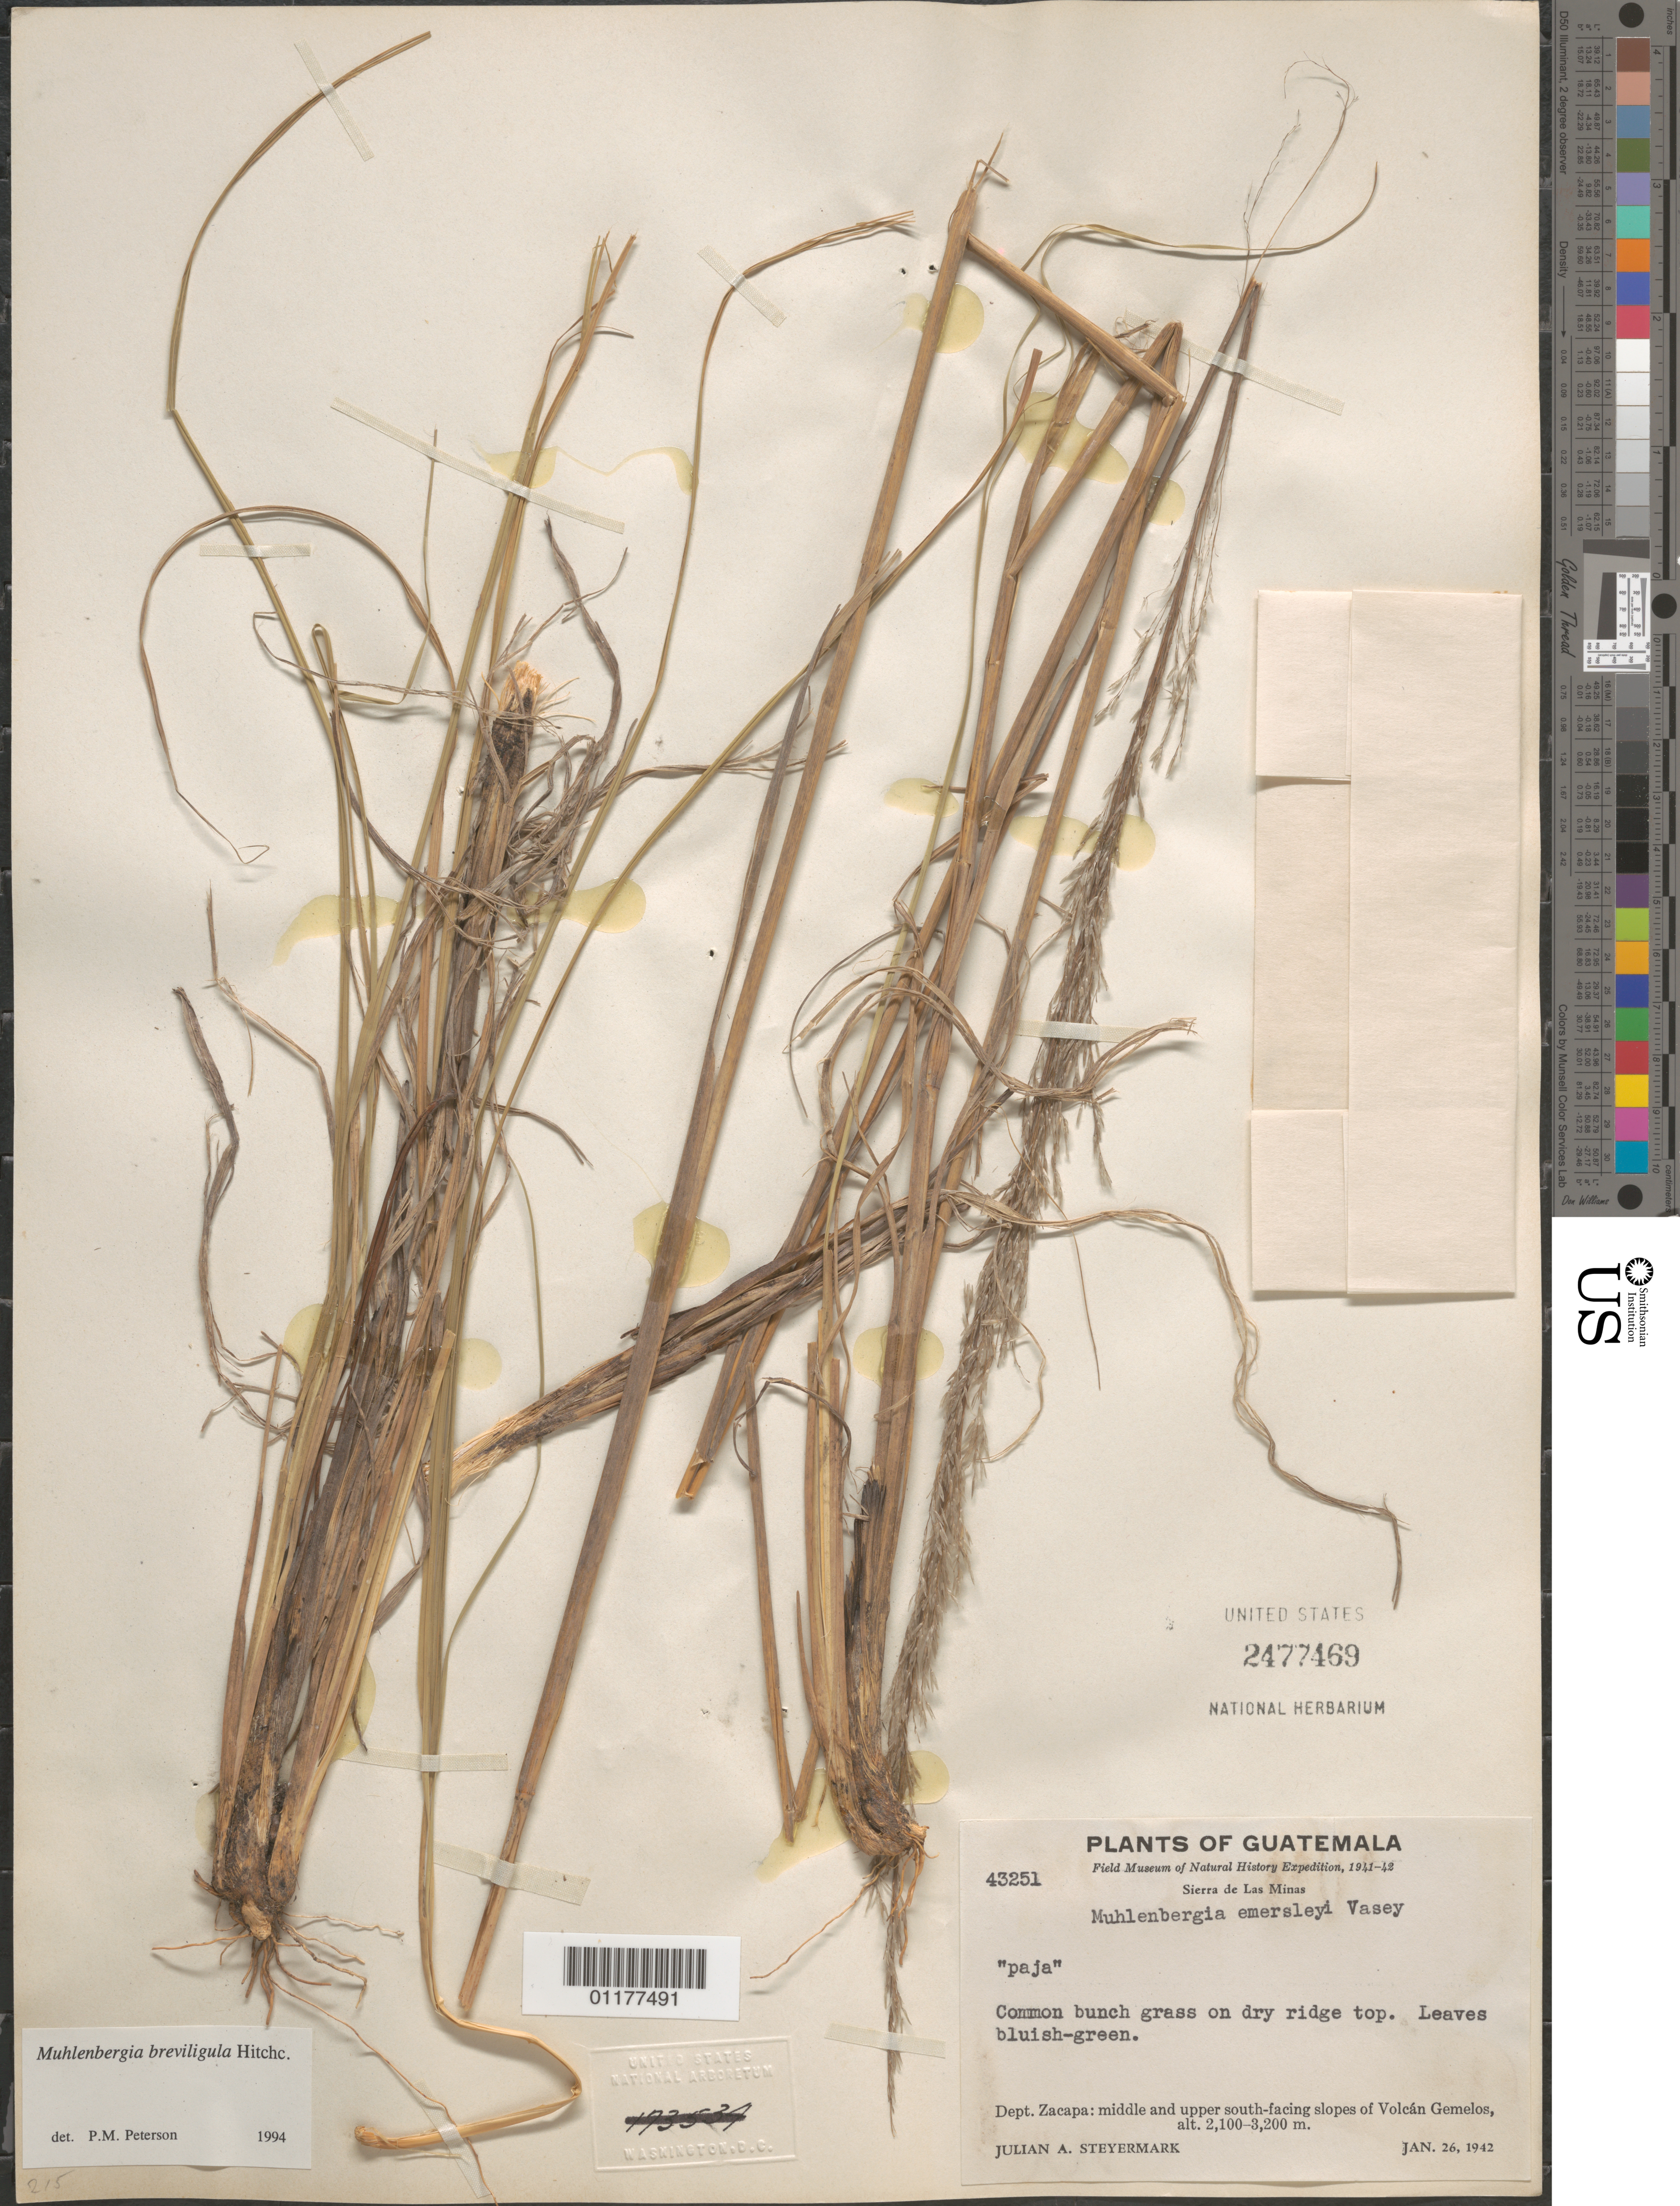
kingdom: Plantae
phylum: Tracheophyta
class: Liliopsida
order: Poales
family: Poaceae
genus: Muhlenbergia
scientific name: Muhlenbergia breviligula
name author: Hitchc.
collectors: J. Steyermark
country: Guatemala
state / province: Zacapa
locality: Volocan Gemelos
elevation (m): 2100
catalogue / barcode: US 2477469